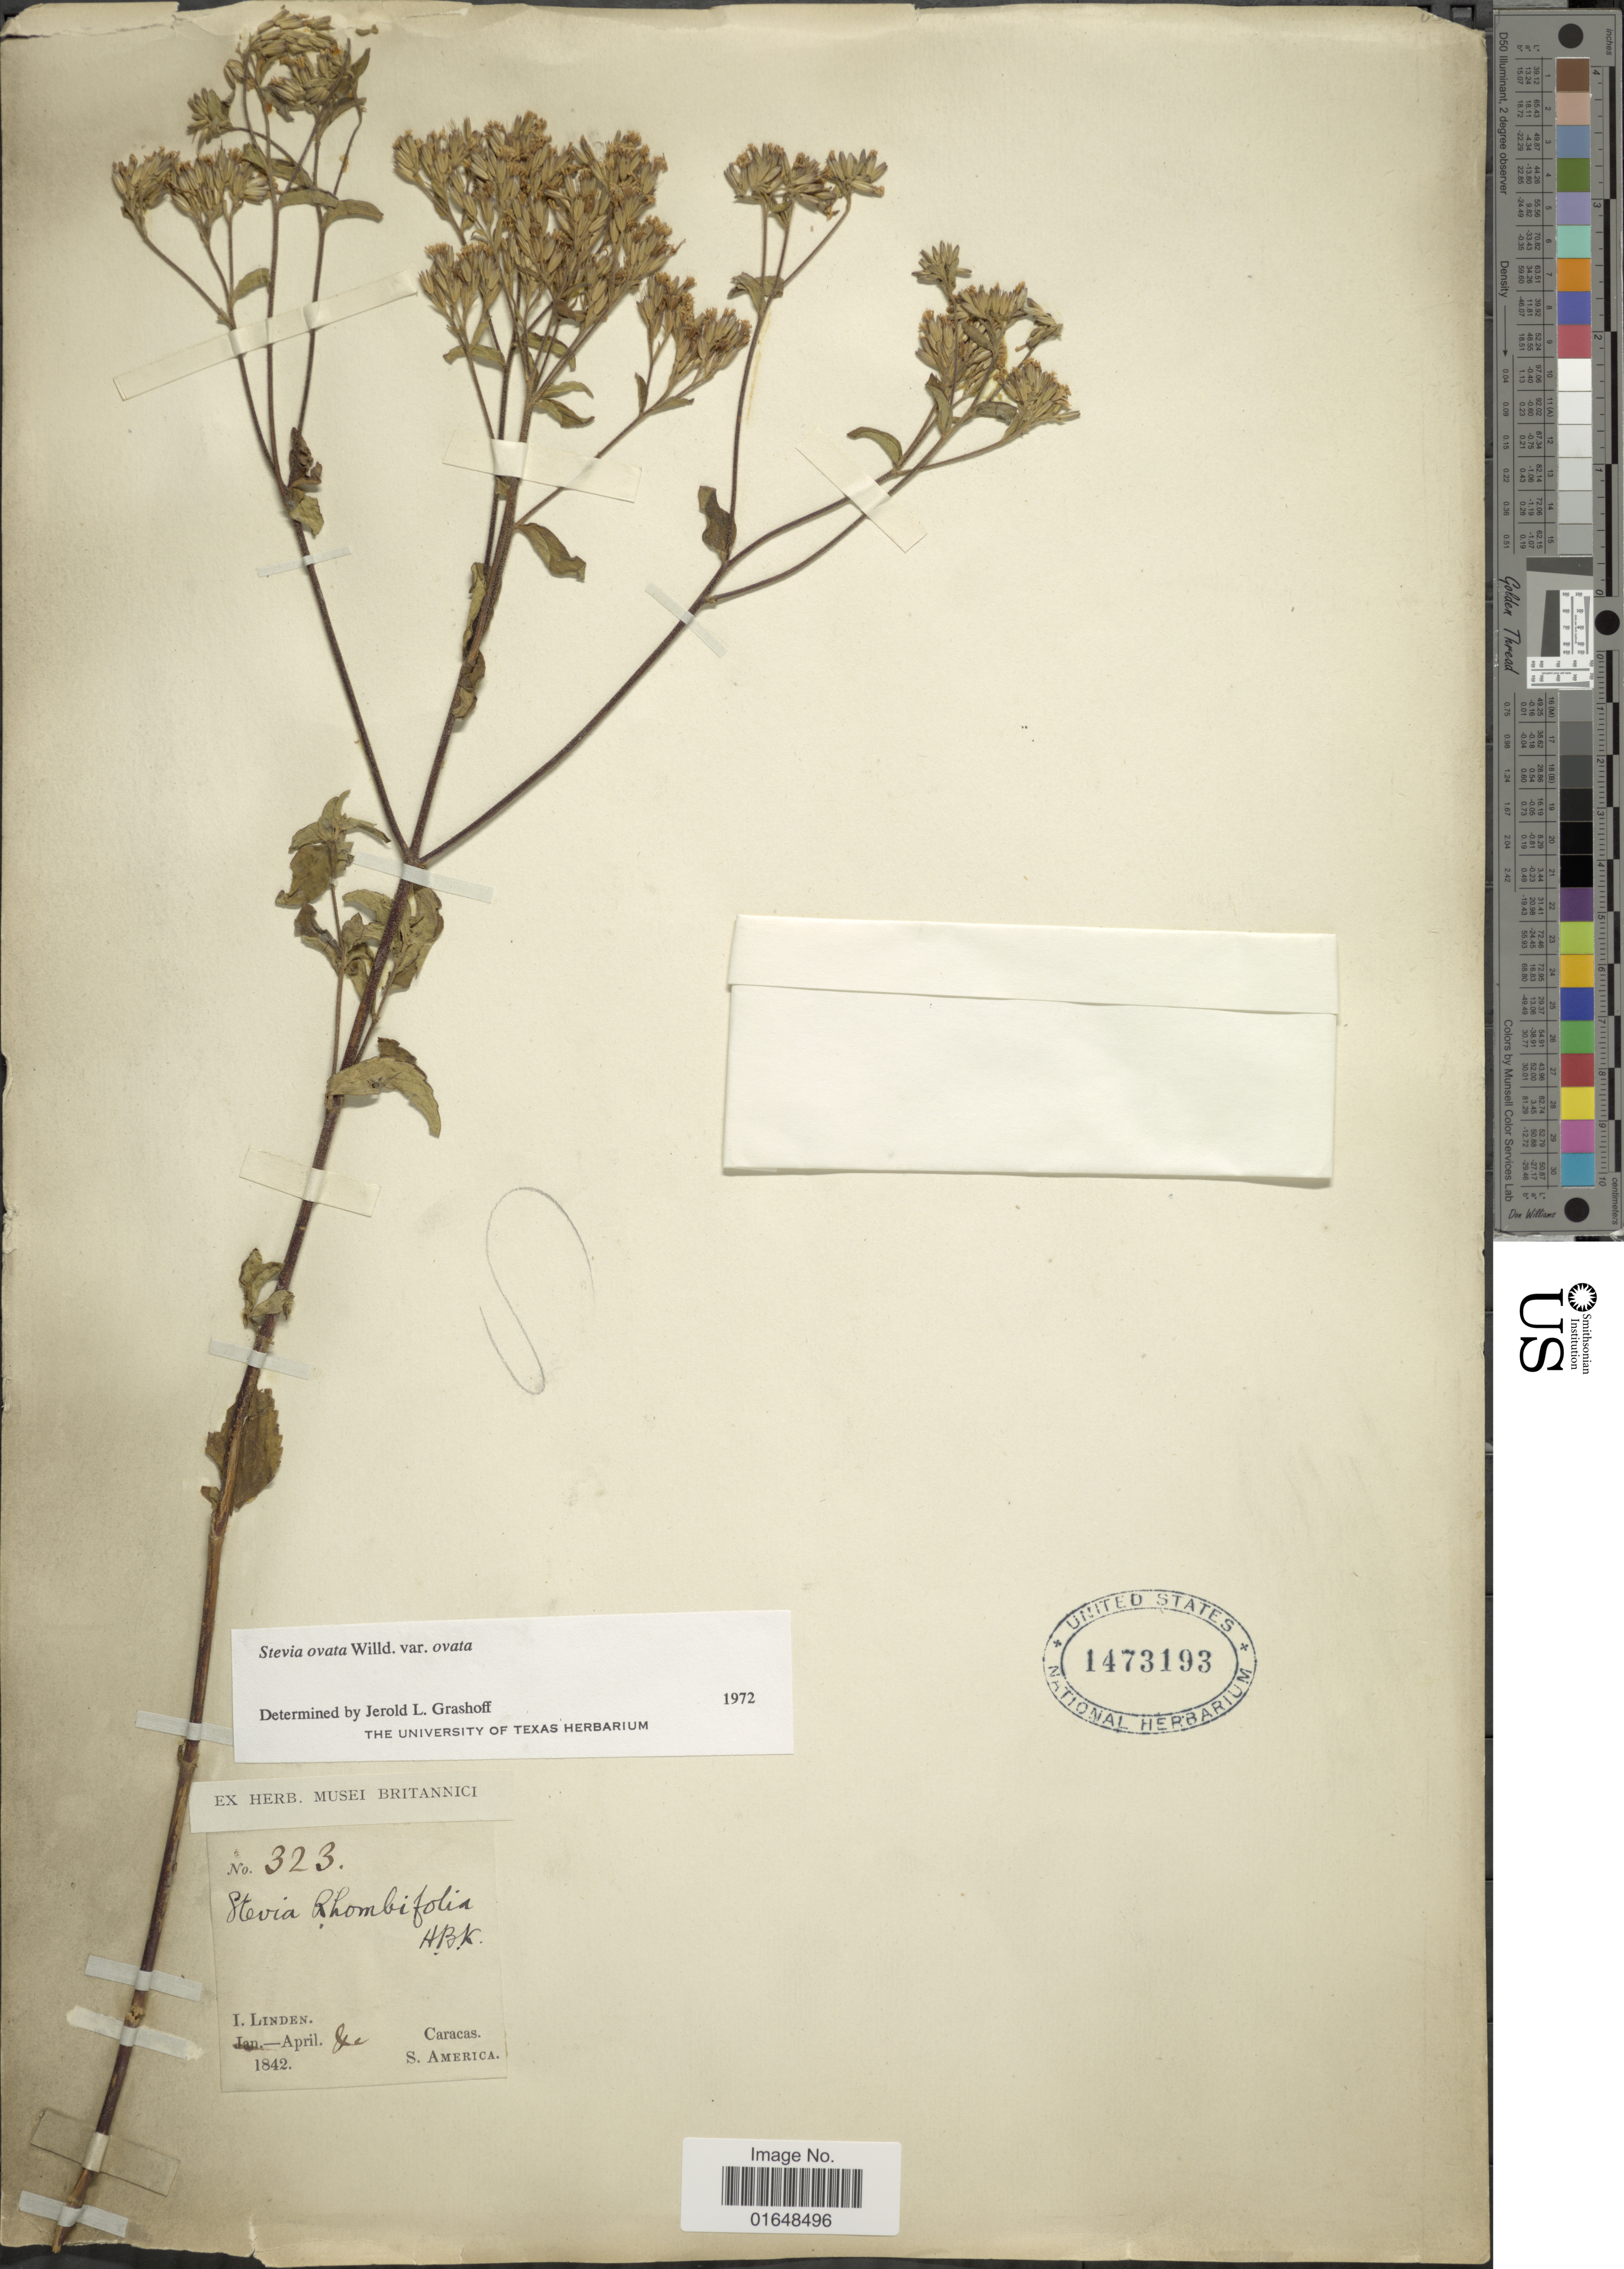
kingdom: Plantae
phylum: Tracheophyta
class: Magnoliopsida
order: Asterales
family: Asteraceae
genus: Stevia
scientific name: Stevia ovata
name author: Willd.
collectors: I. Linden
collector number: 323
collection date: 1842-04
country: Venezuela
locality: Caracas. S. America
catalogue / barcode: US 1473193